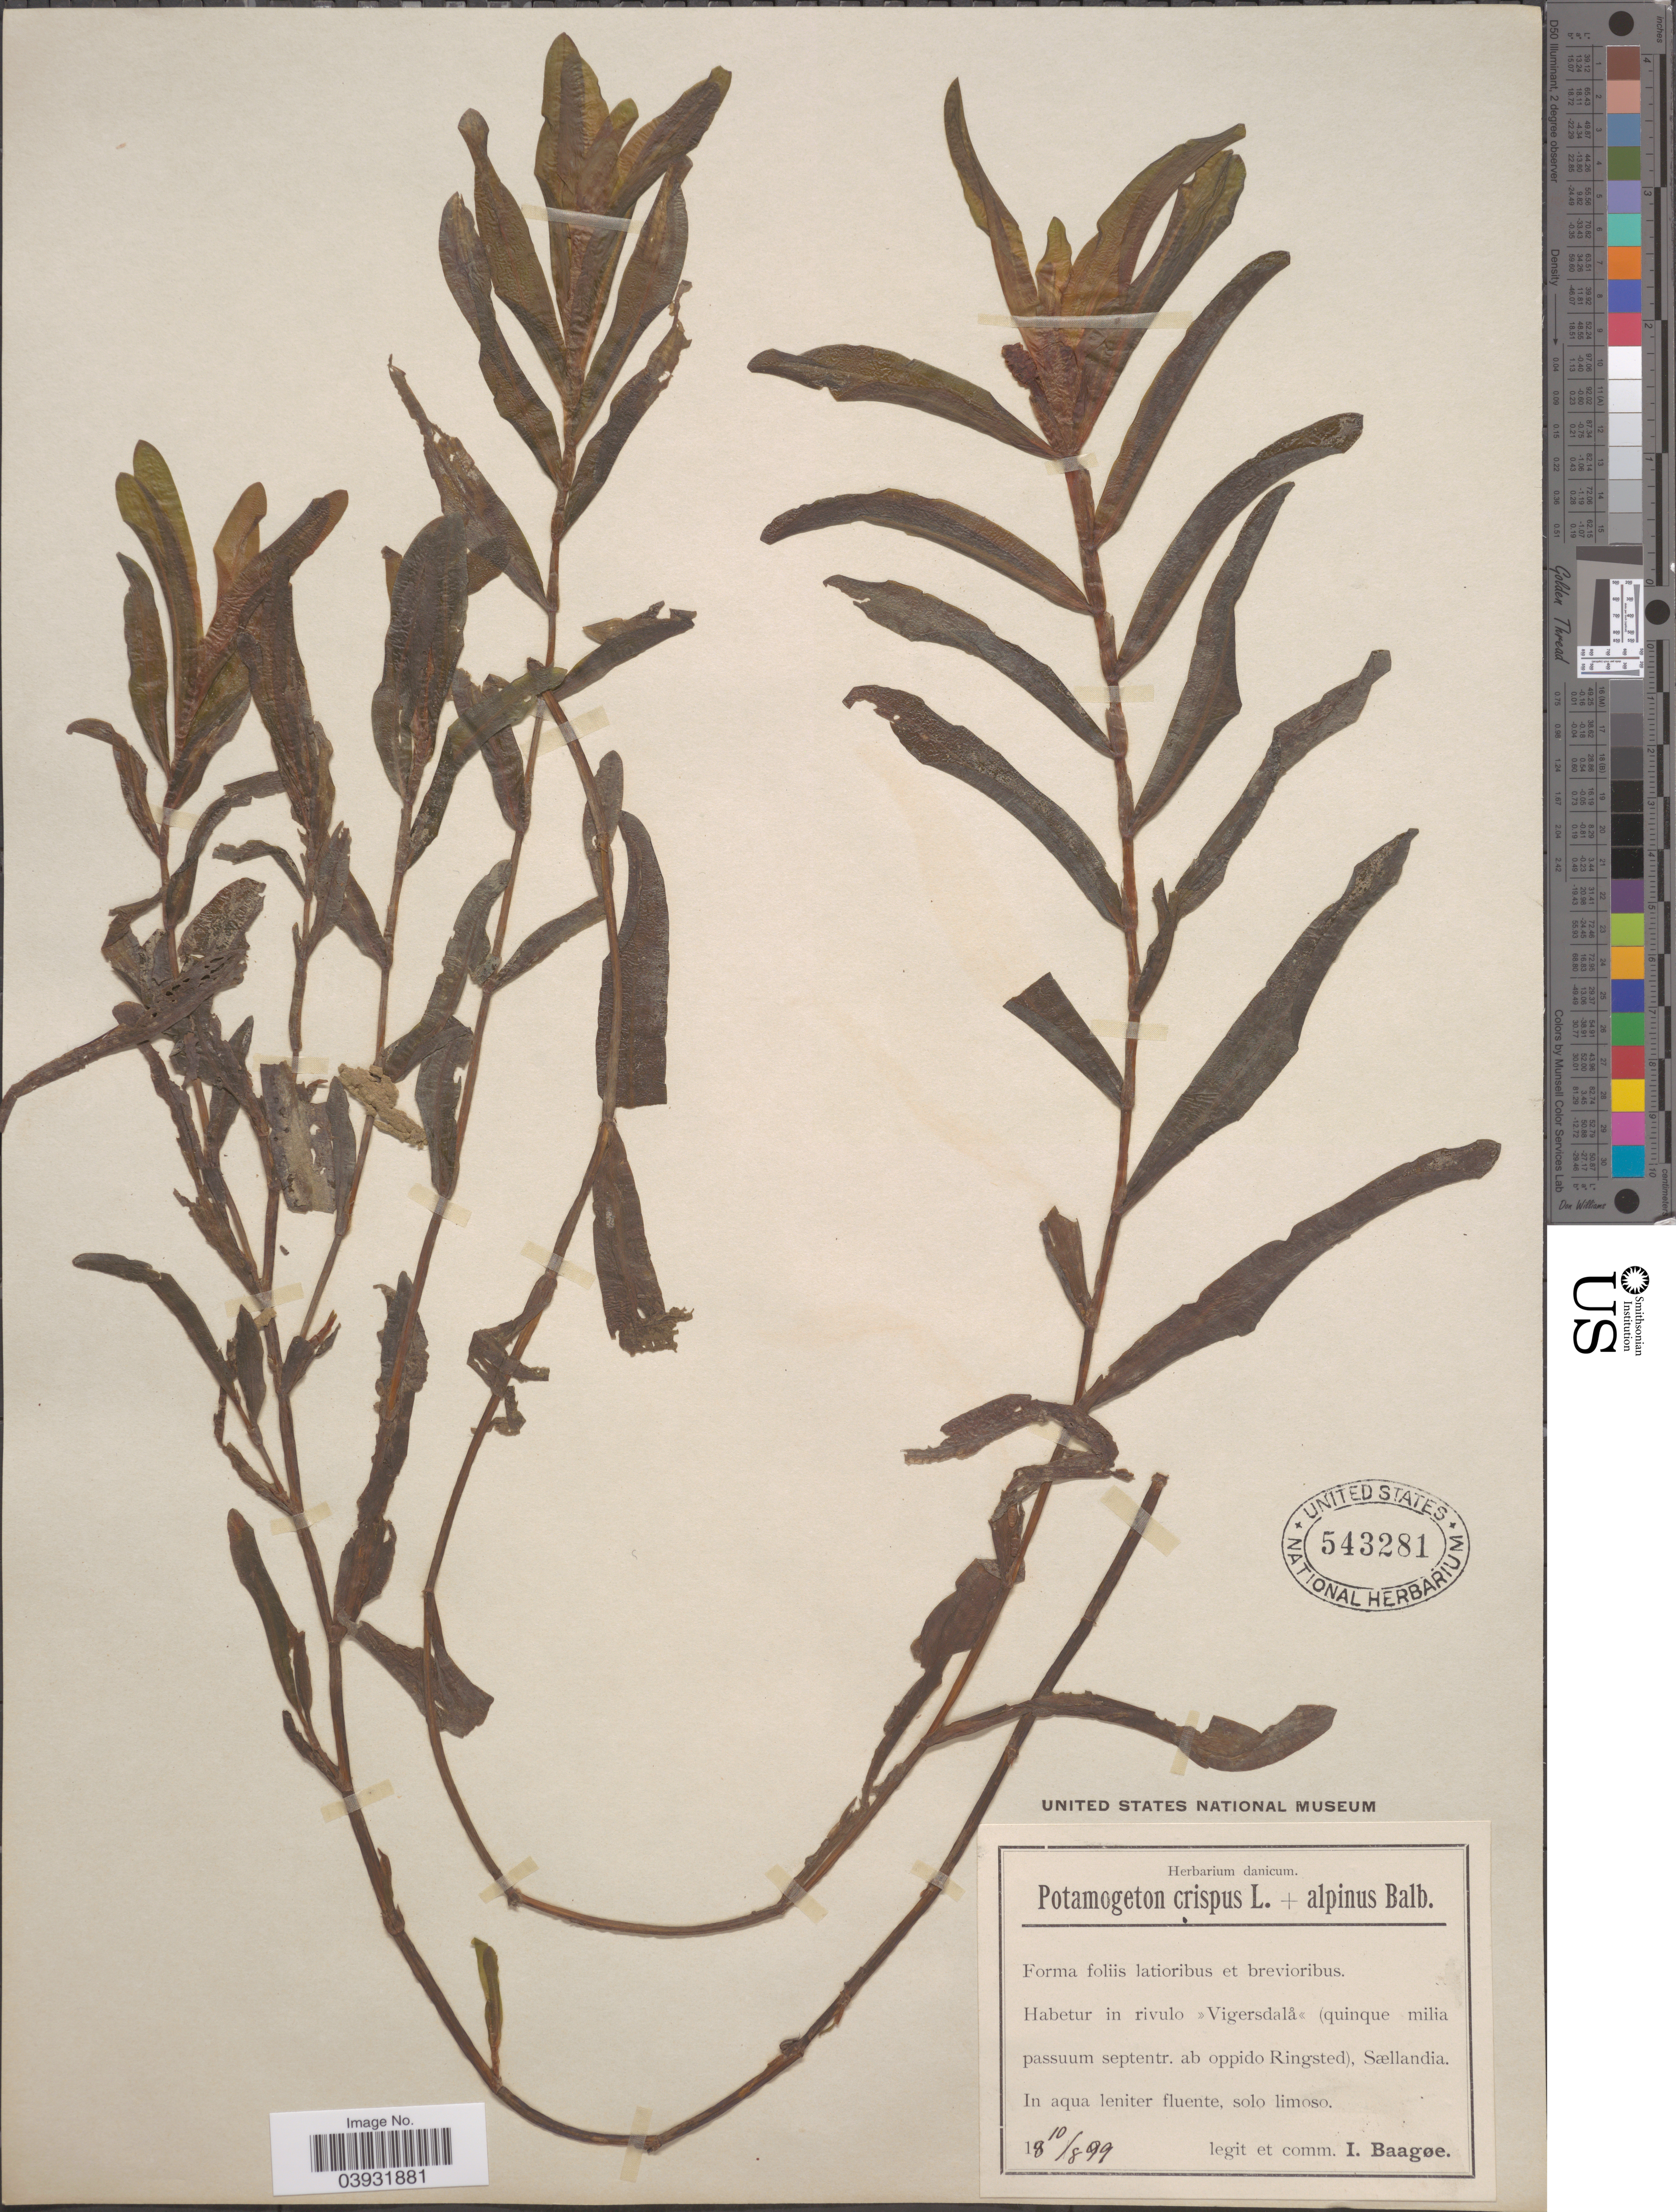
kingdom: Plantae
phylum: Tracheophyta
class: Liliopsida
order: Alismatales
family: Potamogetonaceae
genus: Potamogeton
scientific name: Potamogeton crispus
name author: L.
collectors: I. Baagøe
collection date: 1899-08-10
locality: »Vigersdalå« (quinque milia passuum septentr. ab oppido Ringsted), Sællandia.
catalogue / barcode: US 543281